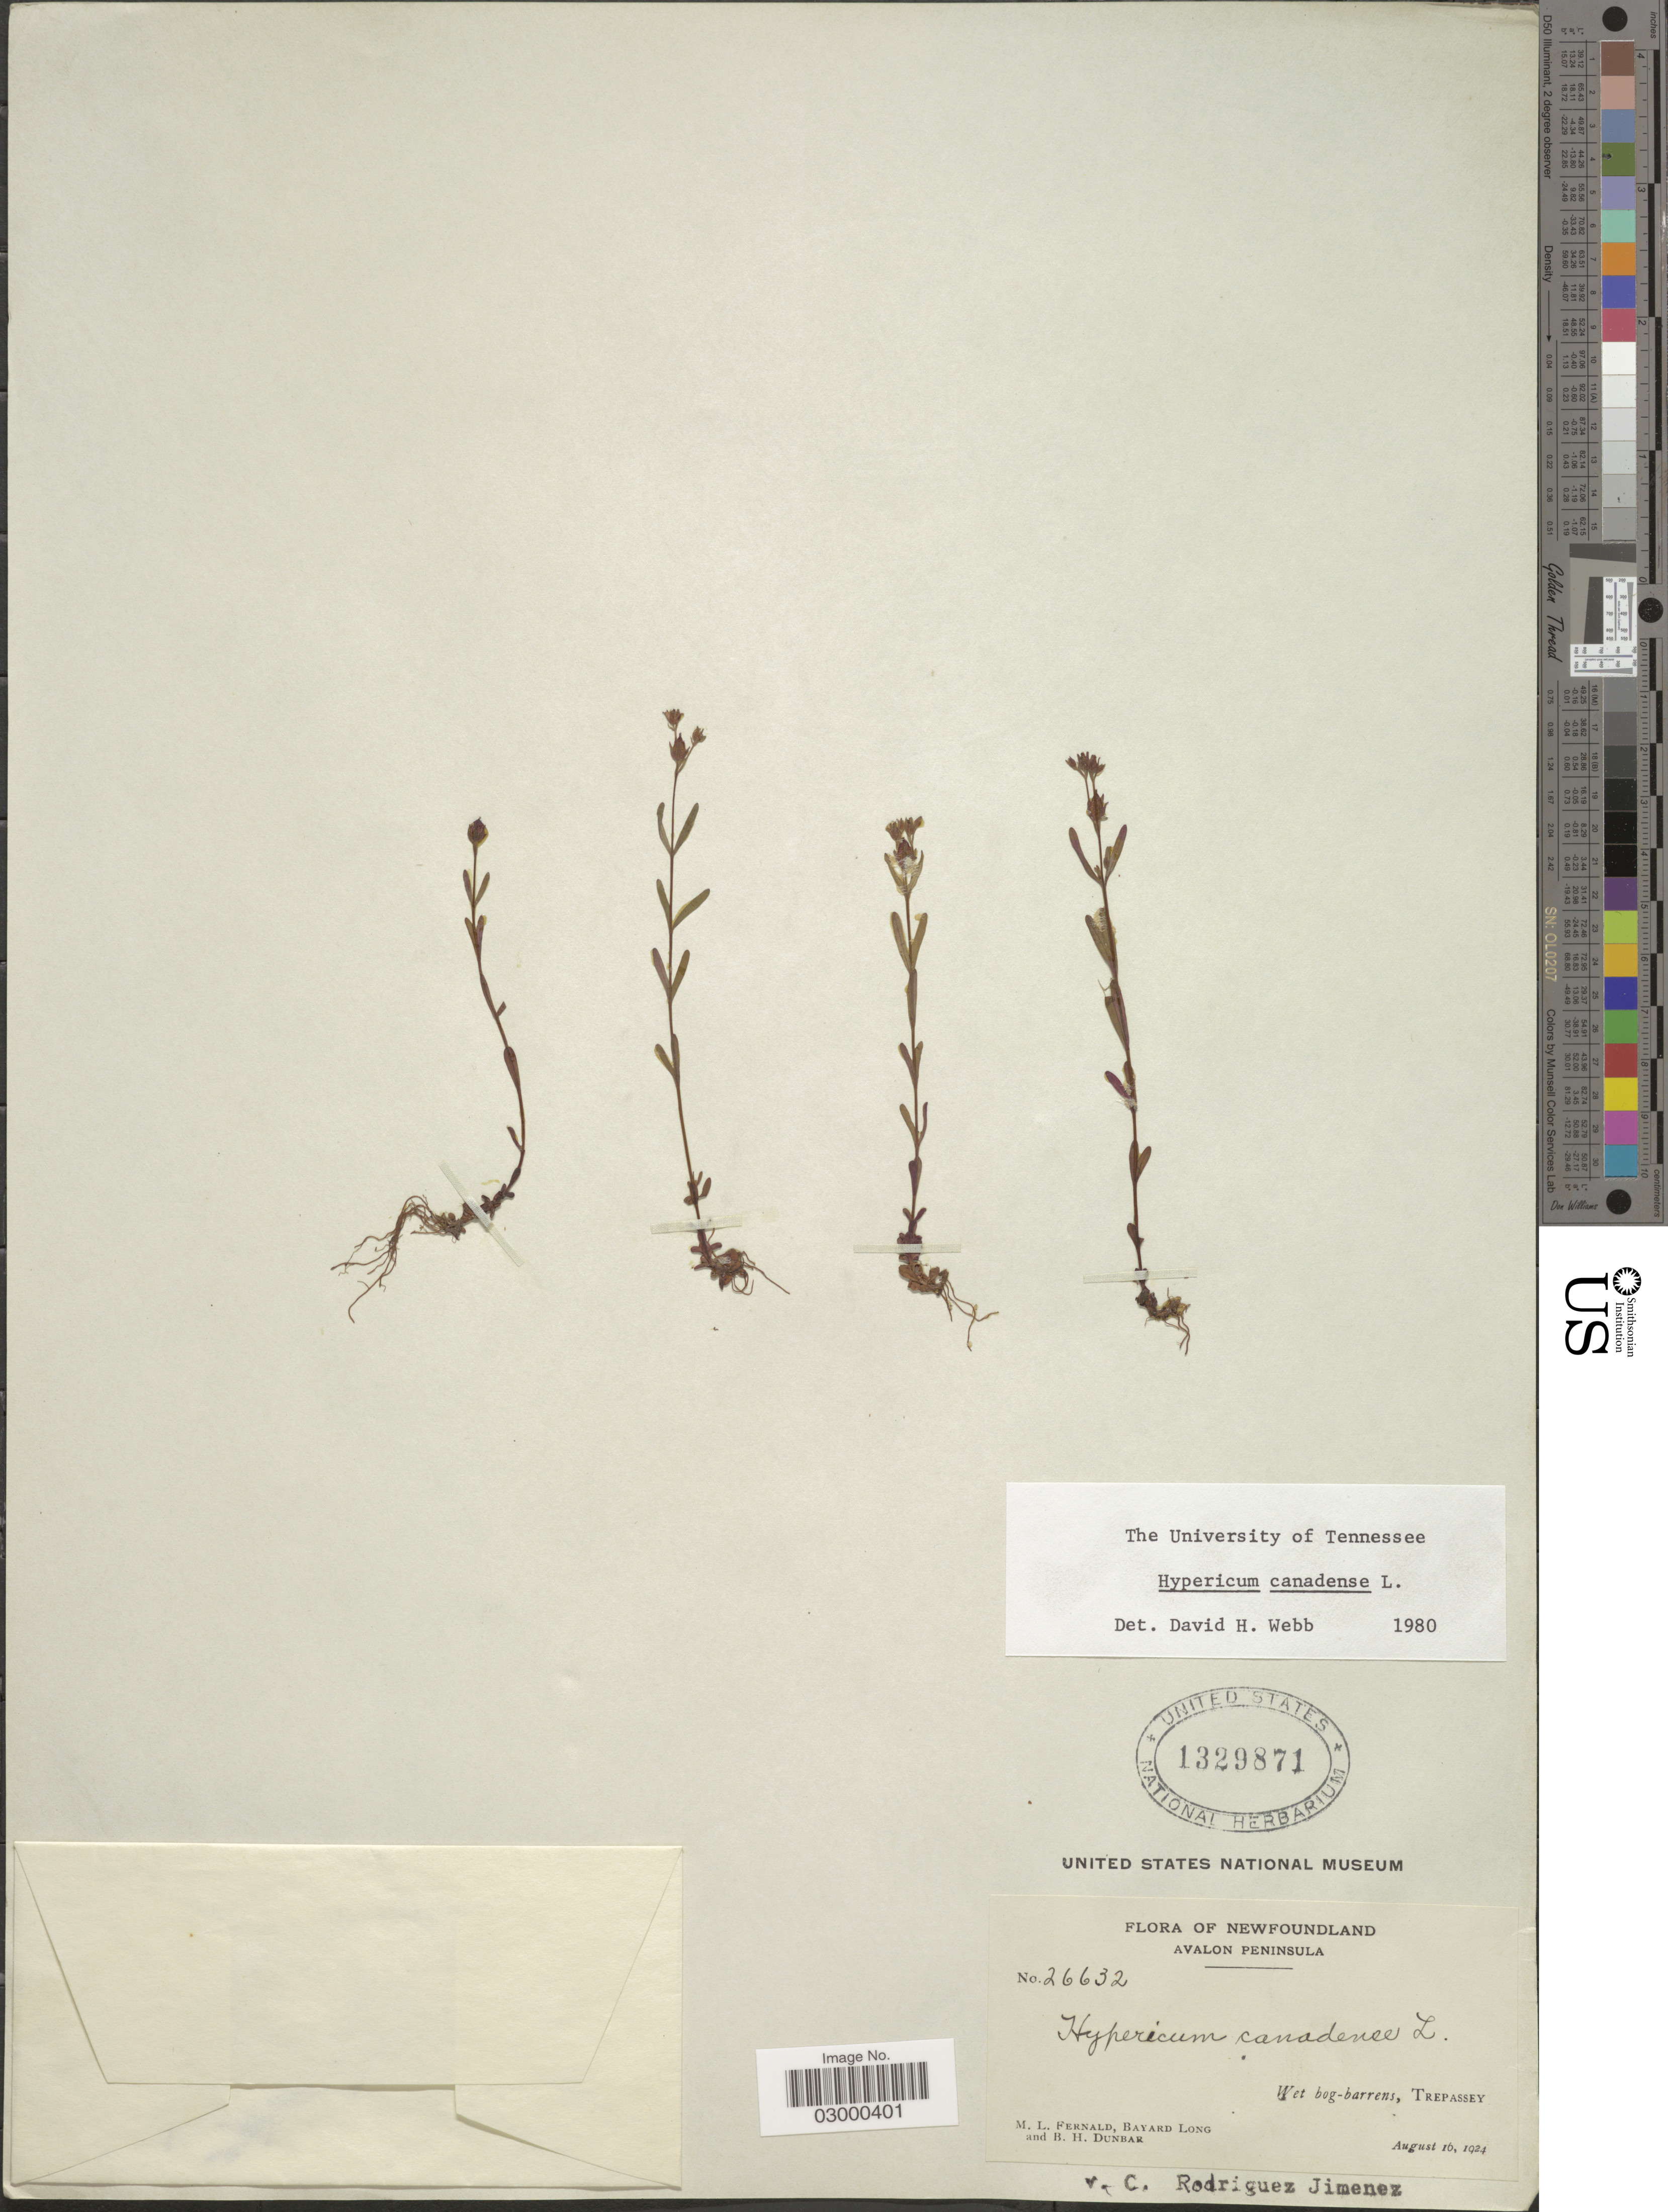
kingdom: Plantae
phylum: Tracheophyta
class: Magnoliopsida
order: Malpighiales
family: Hypericaceae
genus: Hypericum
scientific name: Hypericum canadense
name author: L.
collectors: M. L. Fernald, B. Long & B. Dunbar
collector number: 26632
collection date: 1924-08-16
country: Canada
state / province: Newfoundland and Labrador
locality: Avalon Peninsula, Wet bog-barrens, Trepassey.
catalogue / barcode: US 1329871